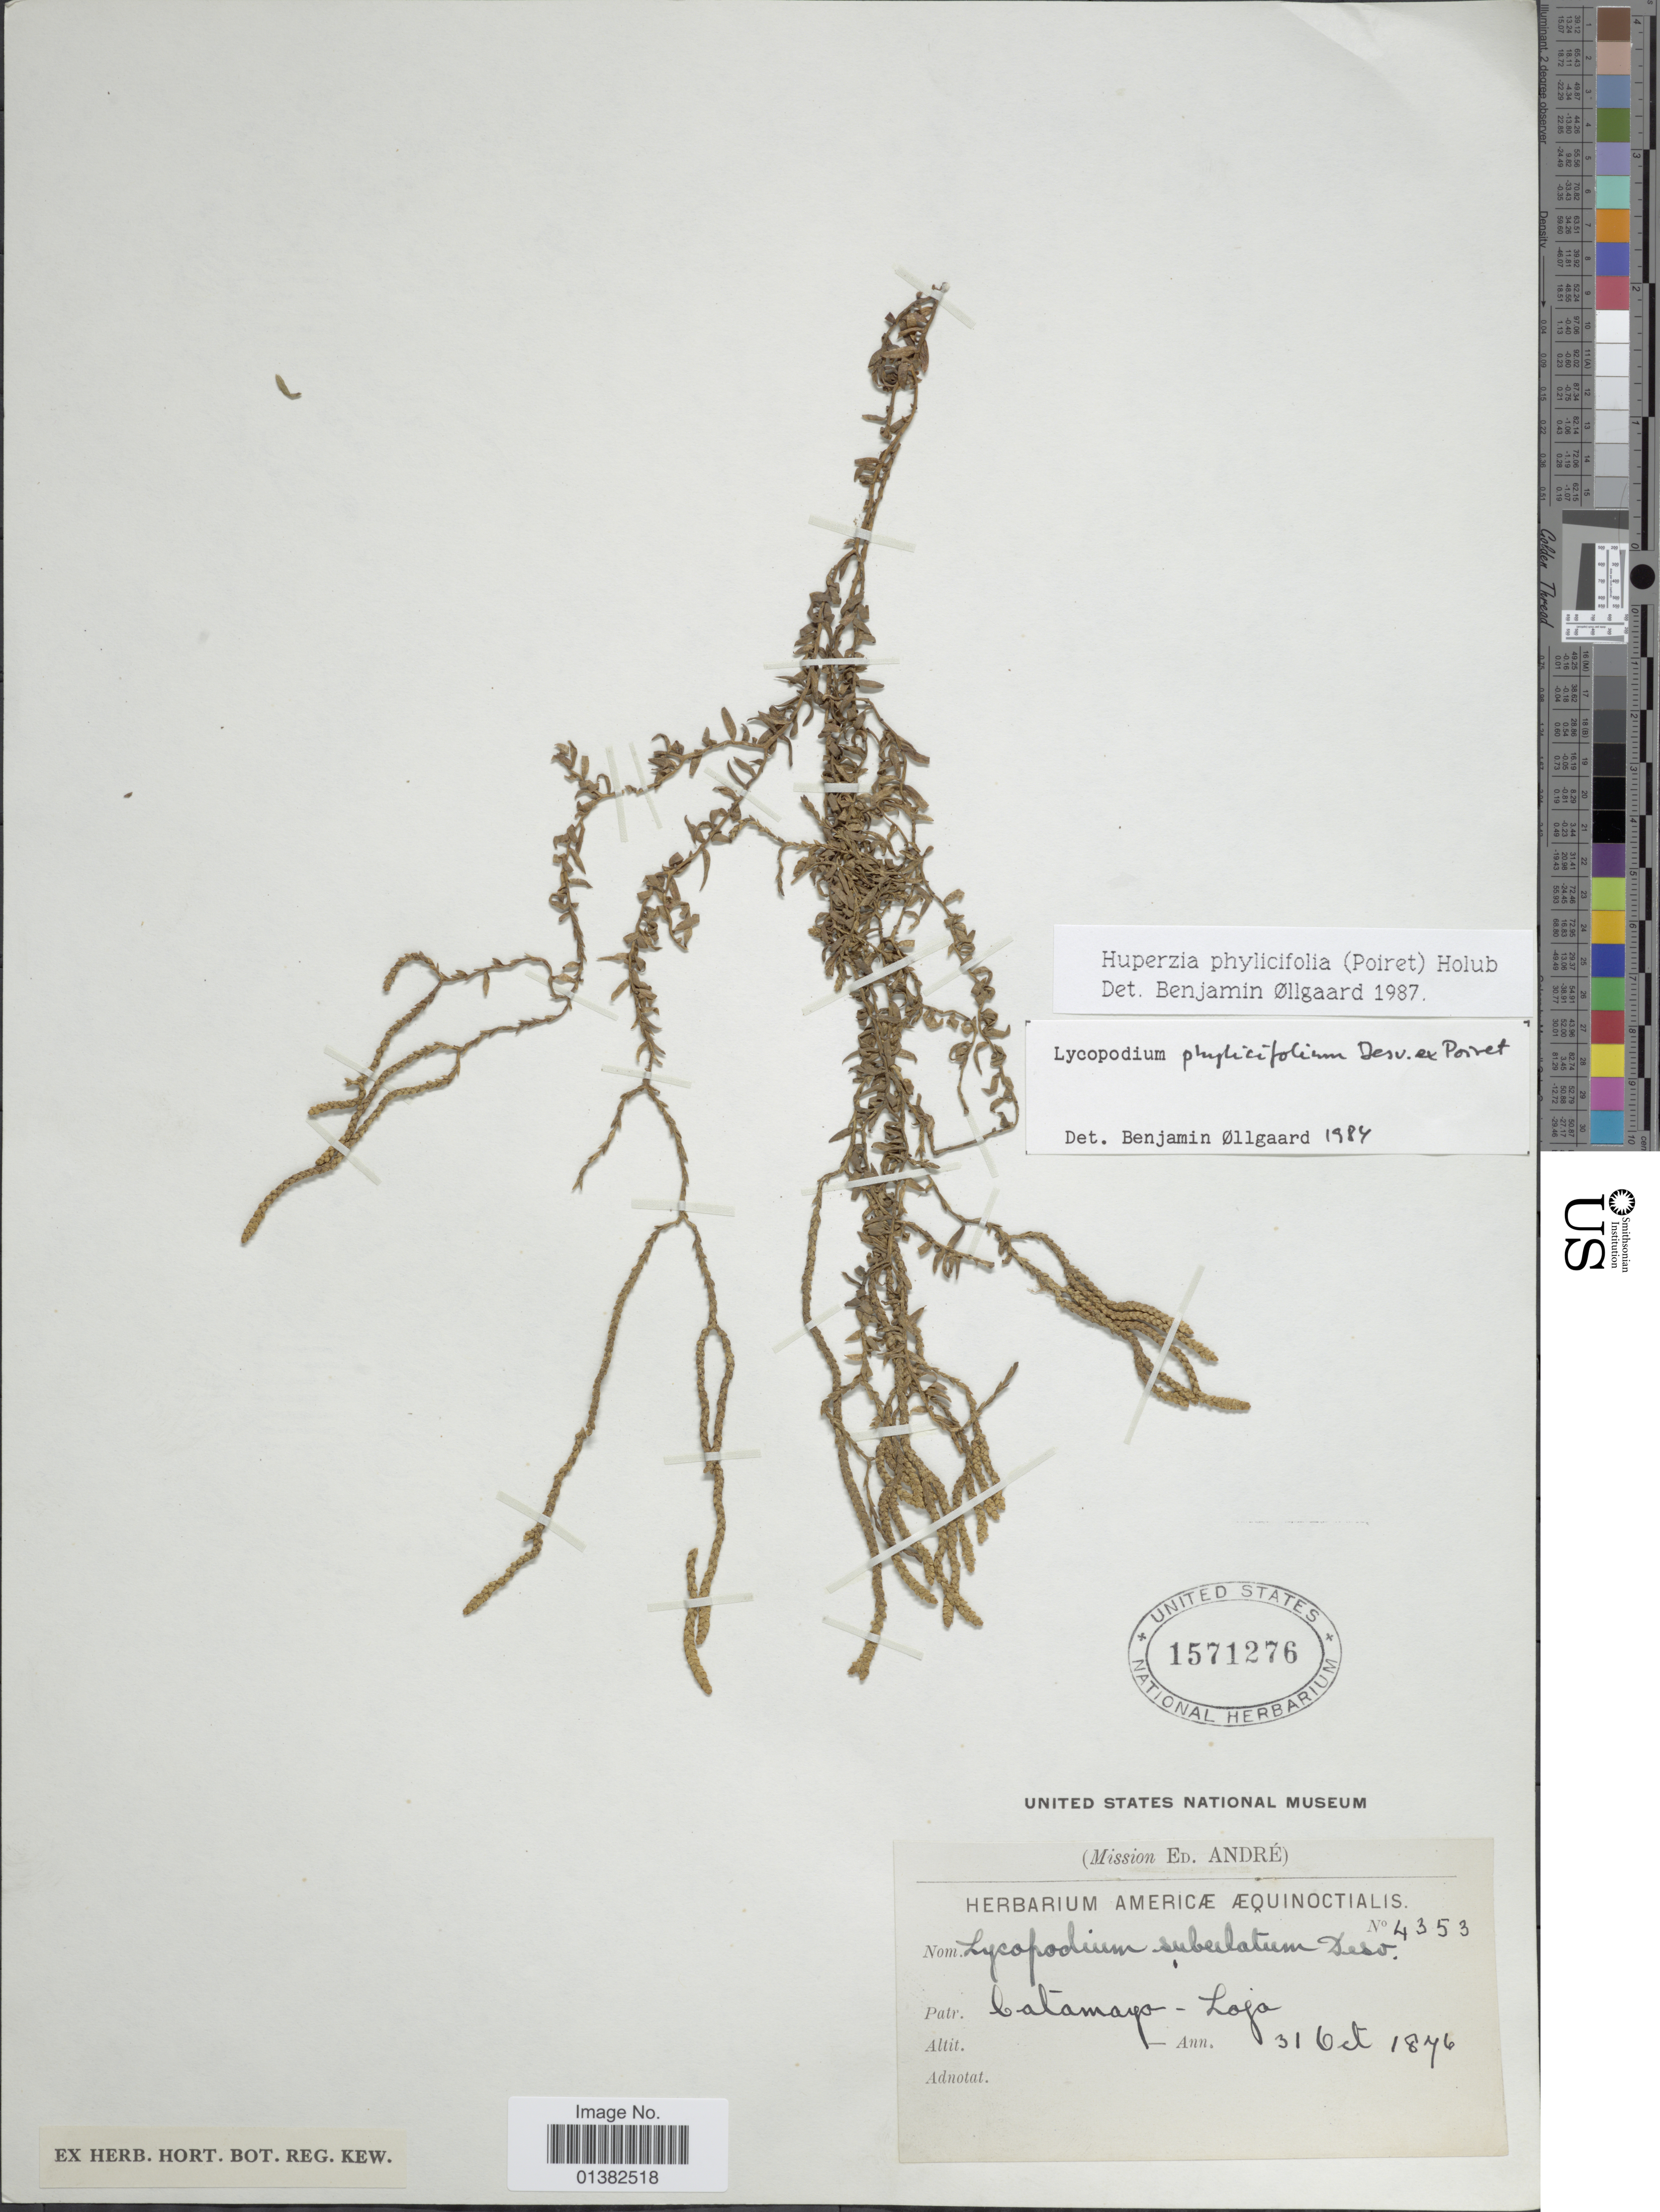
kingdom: Plantae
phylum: Tracheophyta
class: Lycopodiopsida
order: Lycopodiales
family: Lycopodiaceae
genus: Phlegmariurus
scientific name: Phlegmariurus phylicifolius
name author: (Desv. ex Poir.) B. Øllg.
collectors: E. Andre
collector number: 4353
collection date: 1876-10-31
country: Ecuador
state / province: Loja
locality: Catamayo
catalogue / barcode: US 1571276